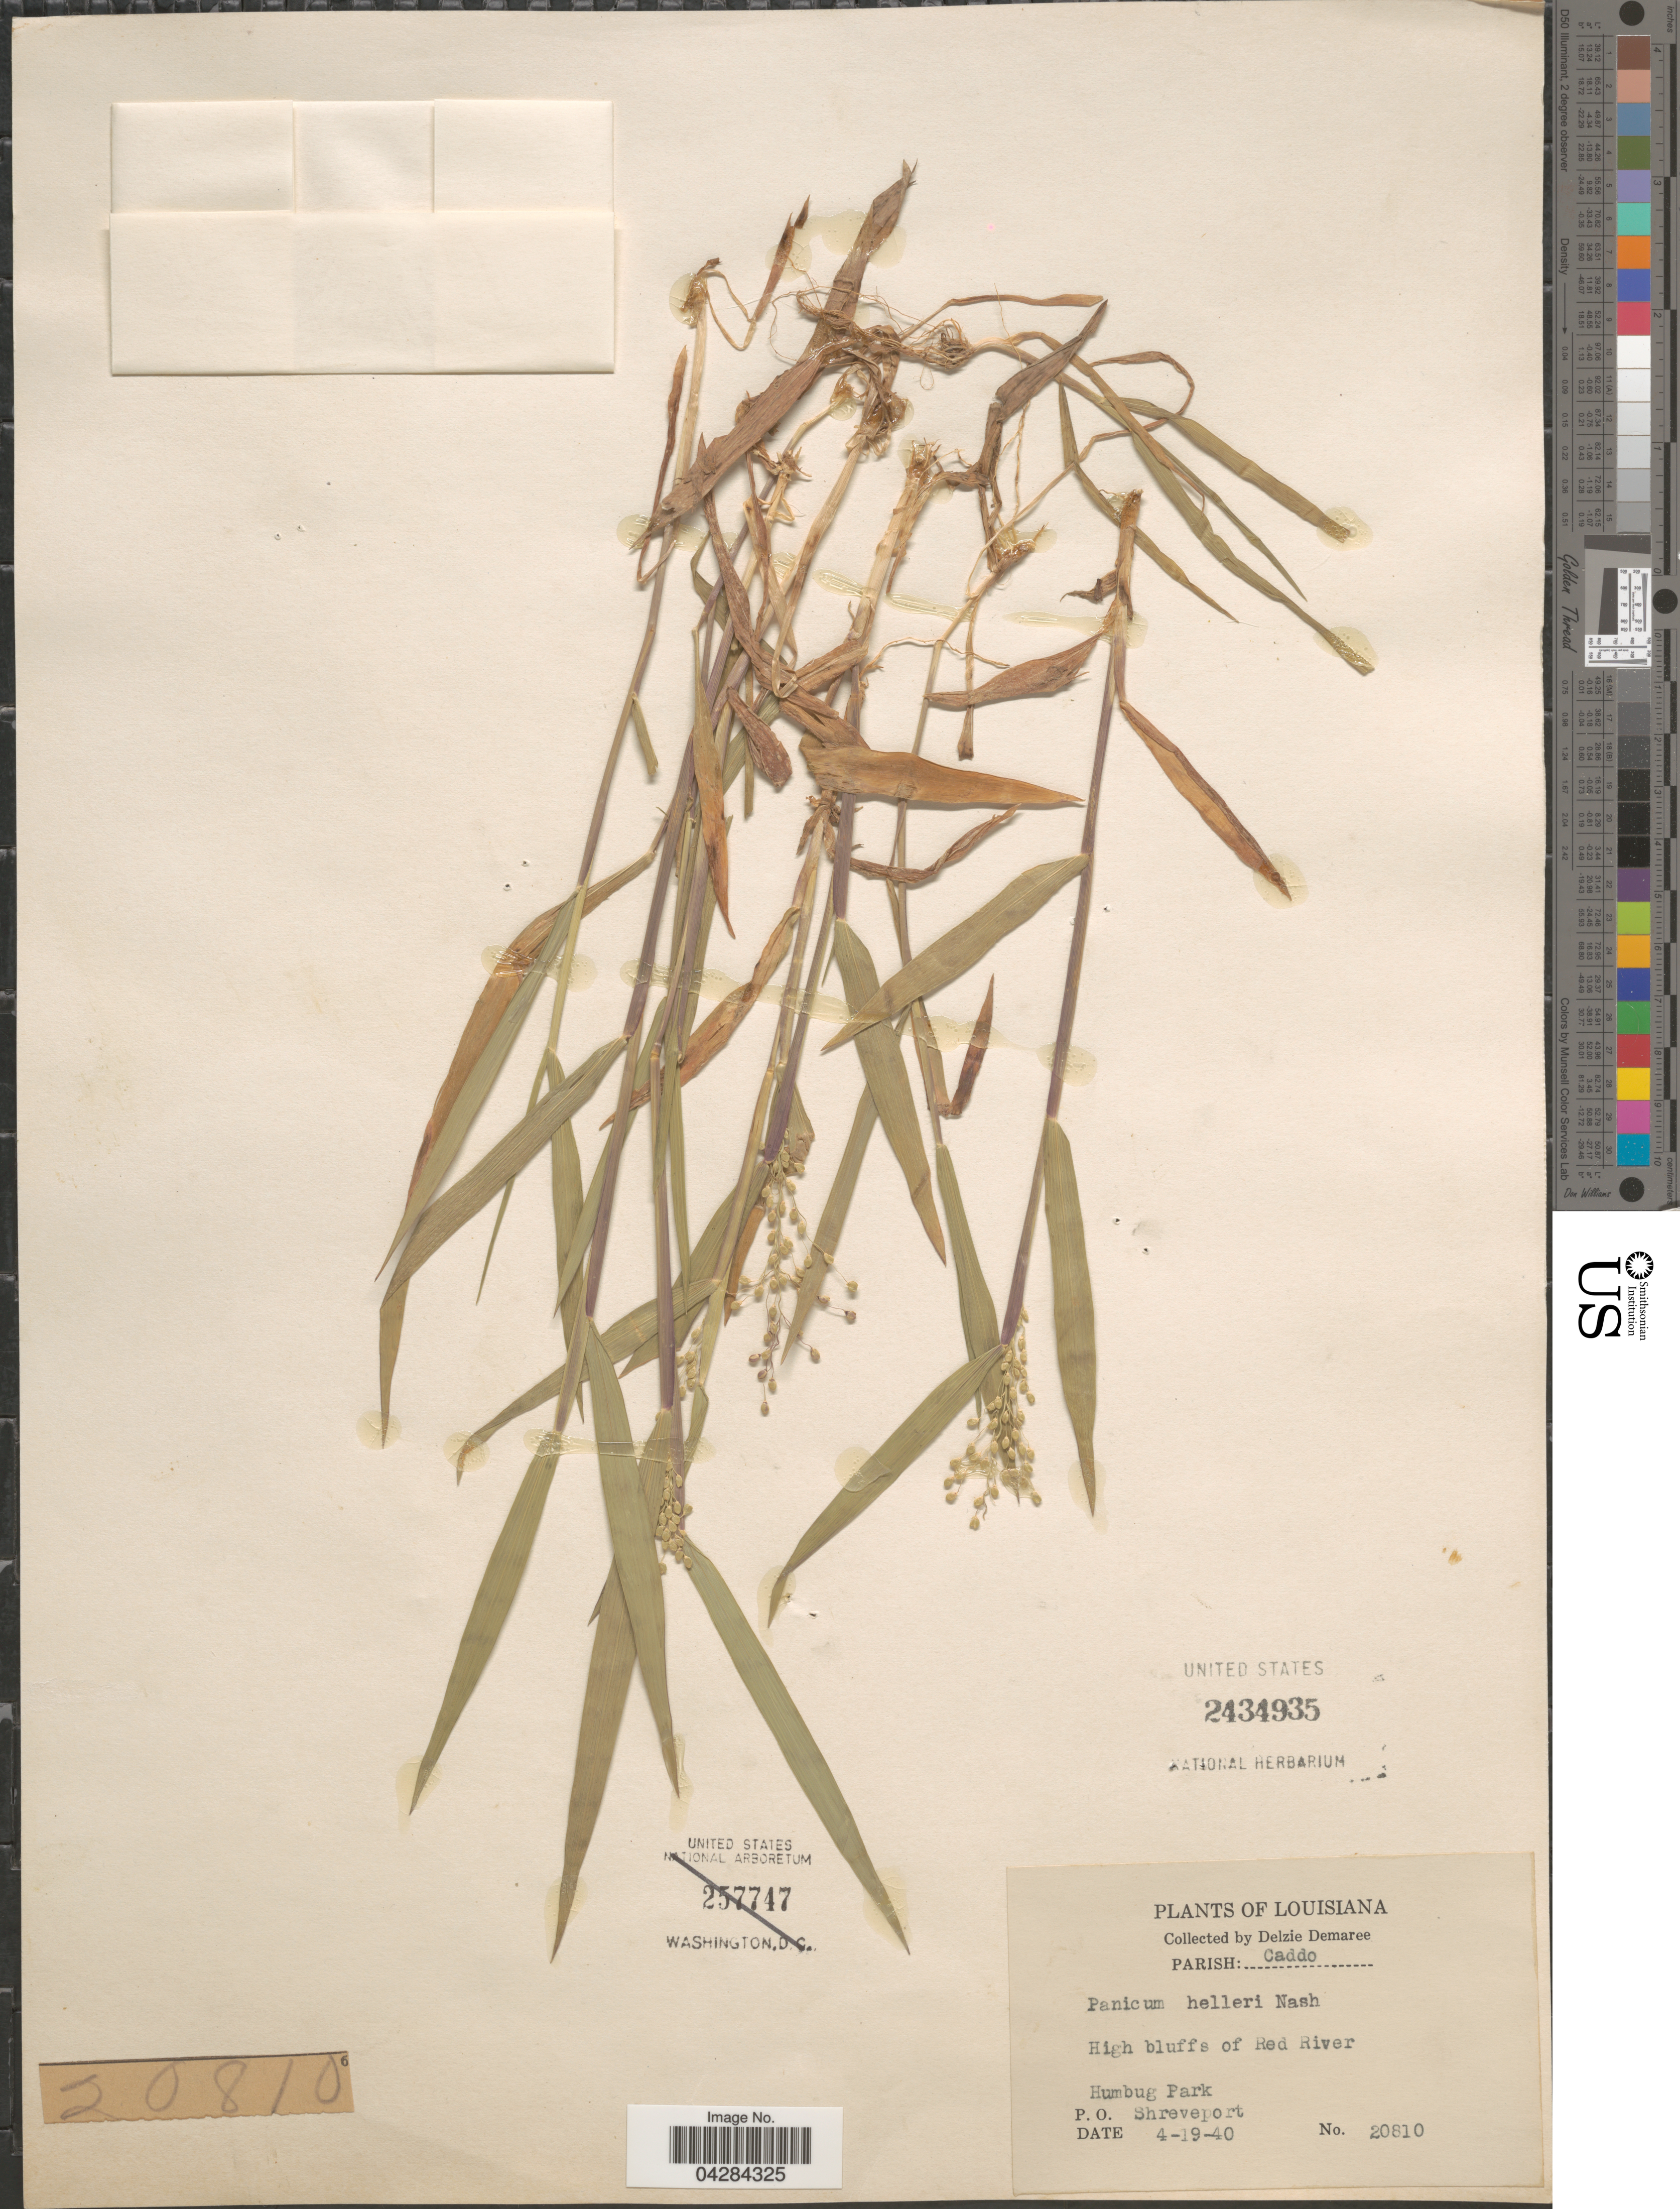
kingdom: Plantae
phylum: Tracheophyta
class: Liliopsida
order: Poales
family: Poaceae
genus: Dichanthelium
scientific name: Dichanthelium oligosanthes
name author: (Schult.) Gould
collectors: D. Demaree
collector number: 20810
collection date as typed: Transcribed d/m/y: 19/4/40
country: United States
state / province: Louisiana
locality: Parish: Caddo. High bluffs of Red River. Humburg Park. P.O. Shreveport.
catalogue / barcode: US 2434935